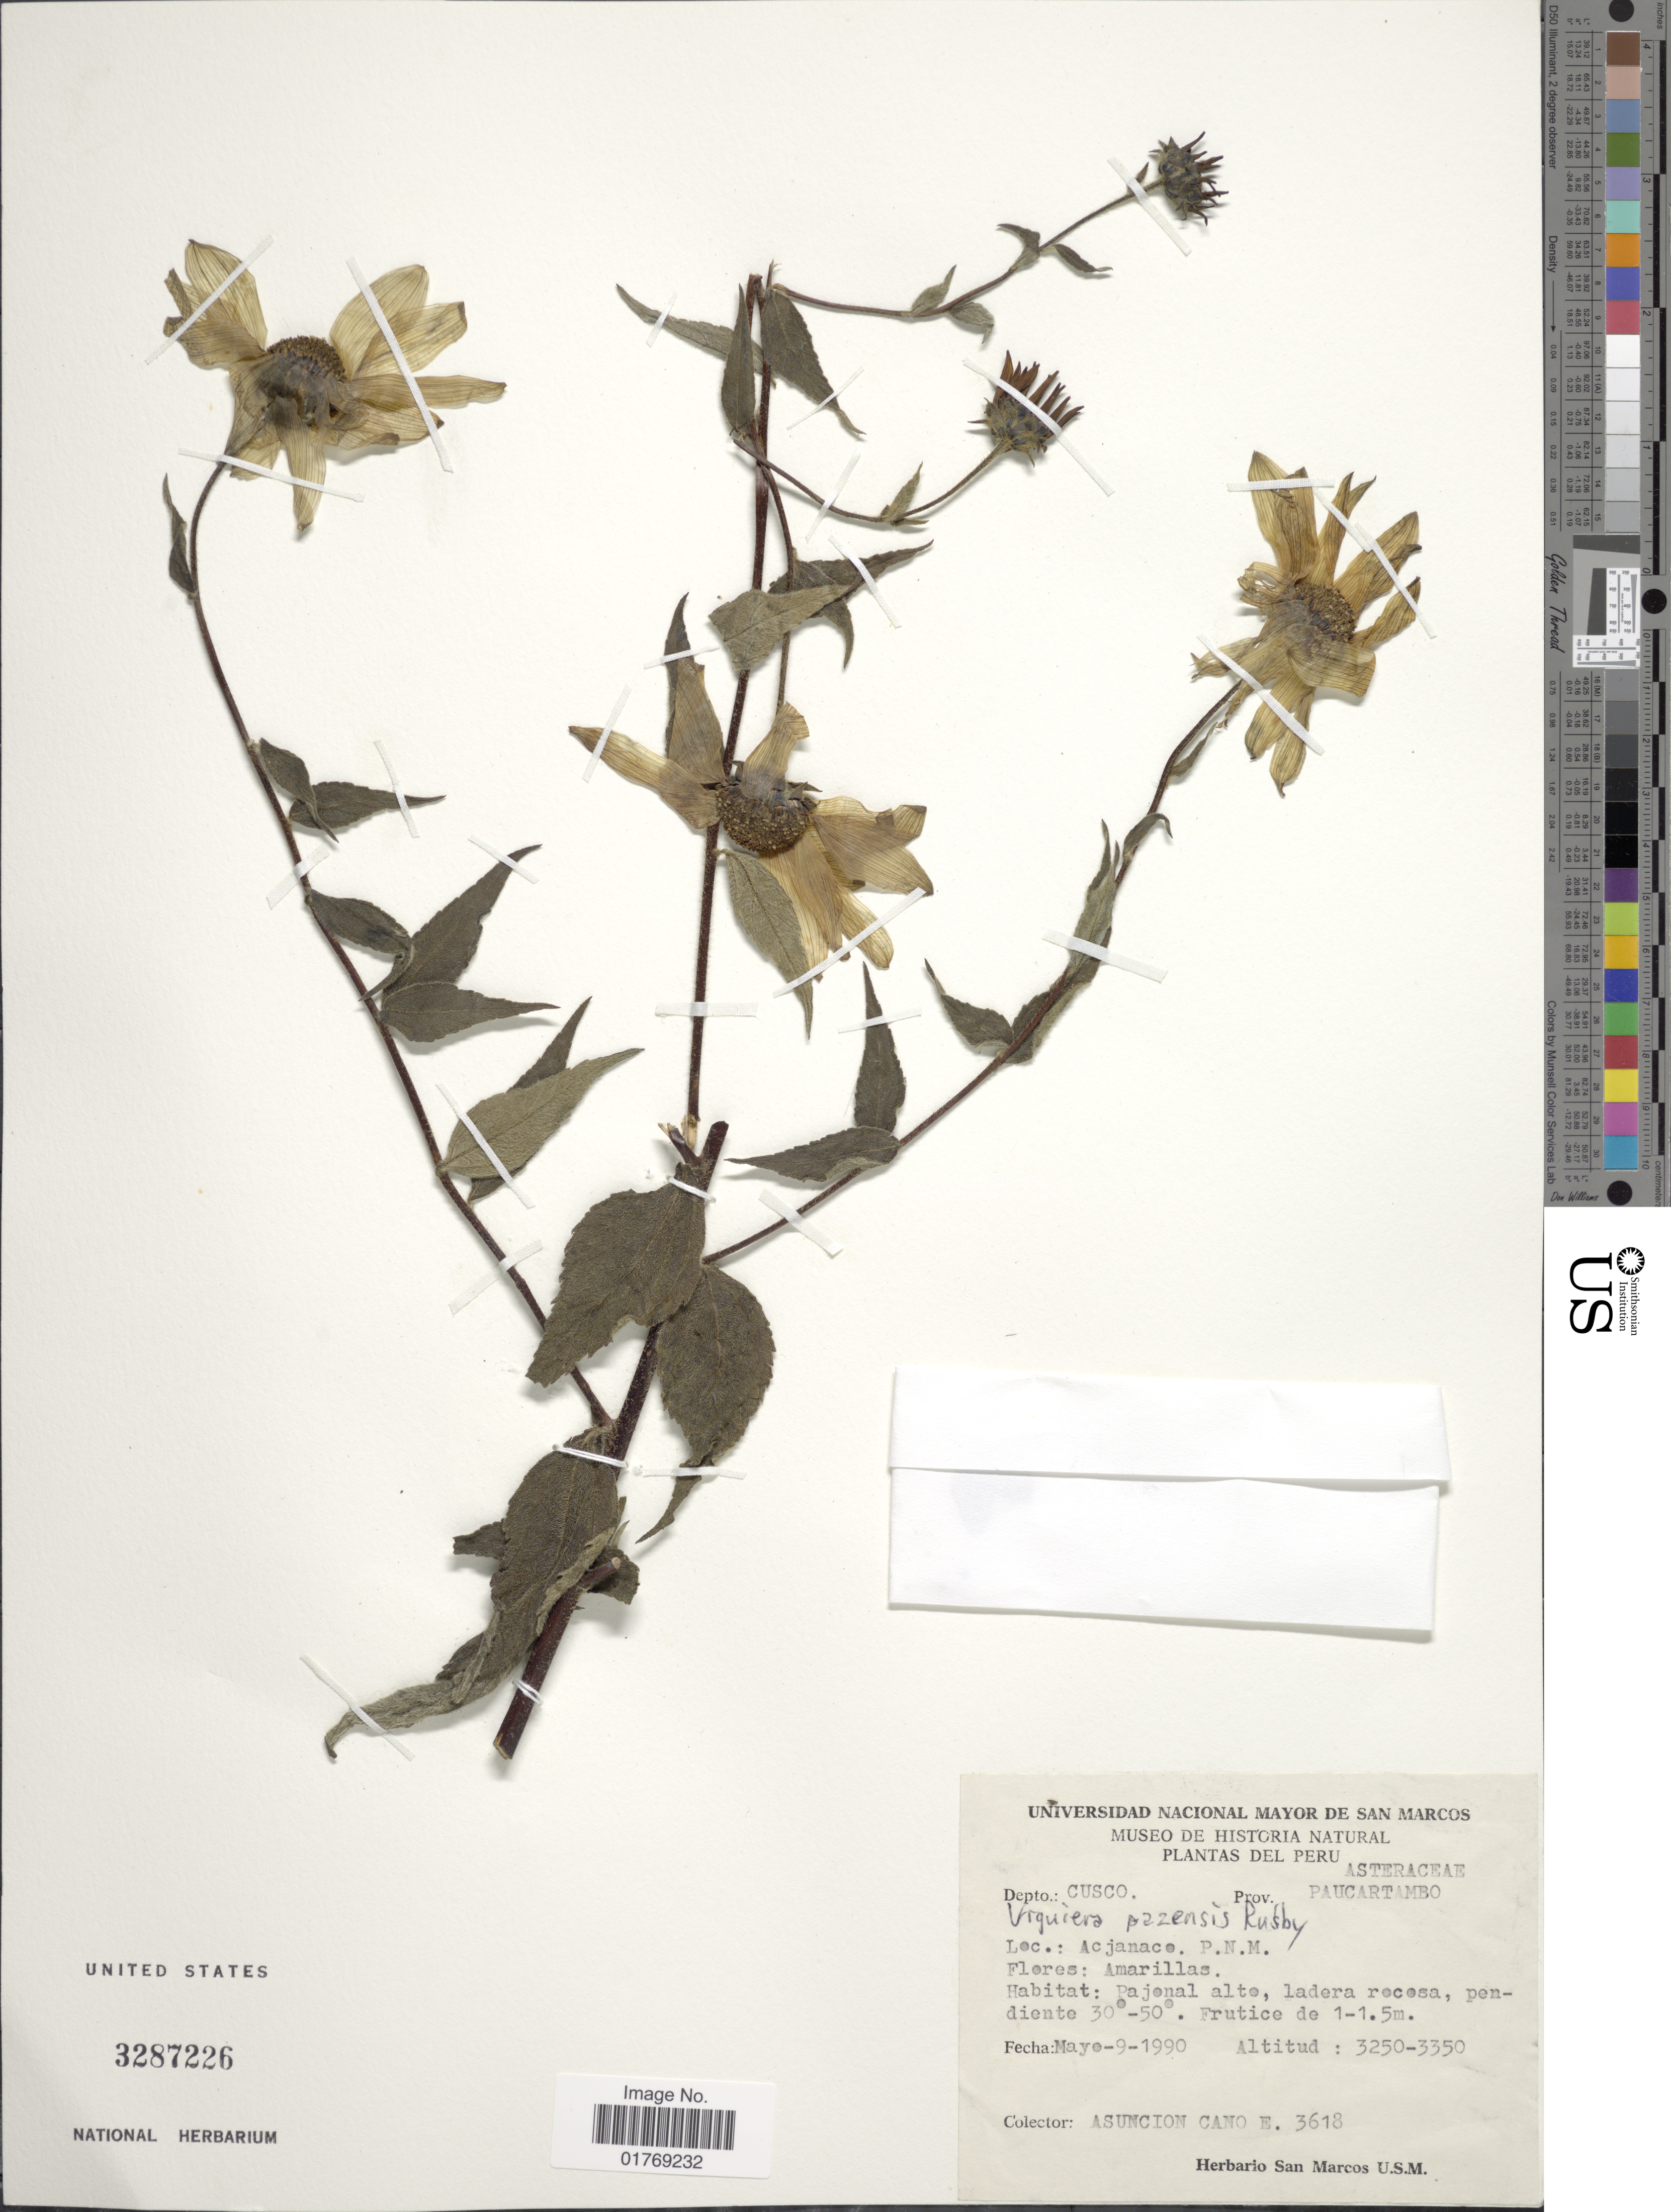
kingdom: Plantae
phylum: Tracheophyta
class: Magnoliopsida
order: Asterales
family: Asteraceae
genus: Viguiera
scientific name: Viguiera sp.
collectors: A. Cano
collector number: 3618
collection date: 1990-05-09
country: Peru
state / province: Cusco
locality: Depto.: Cusco. Prov. Paucartambo. Acjanace, P.N.M.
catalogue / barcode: US 3287226